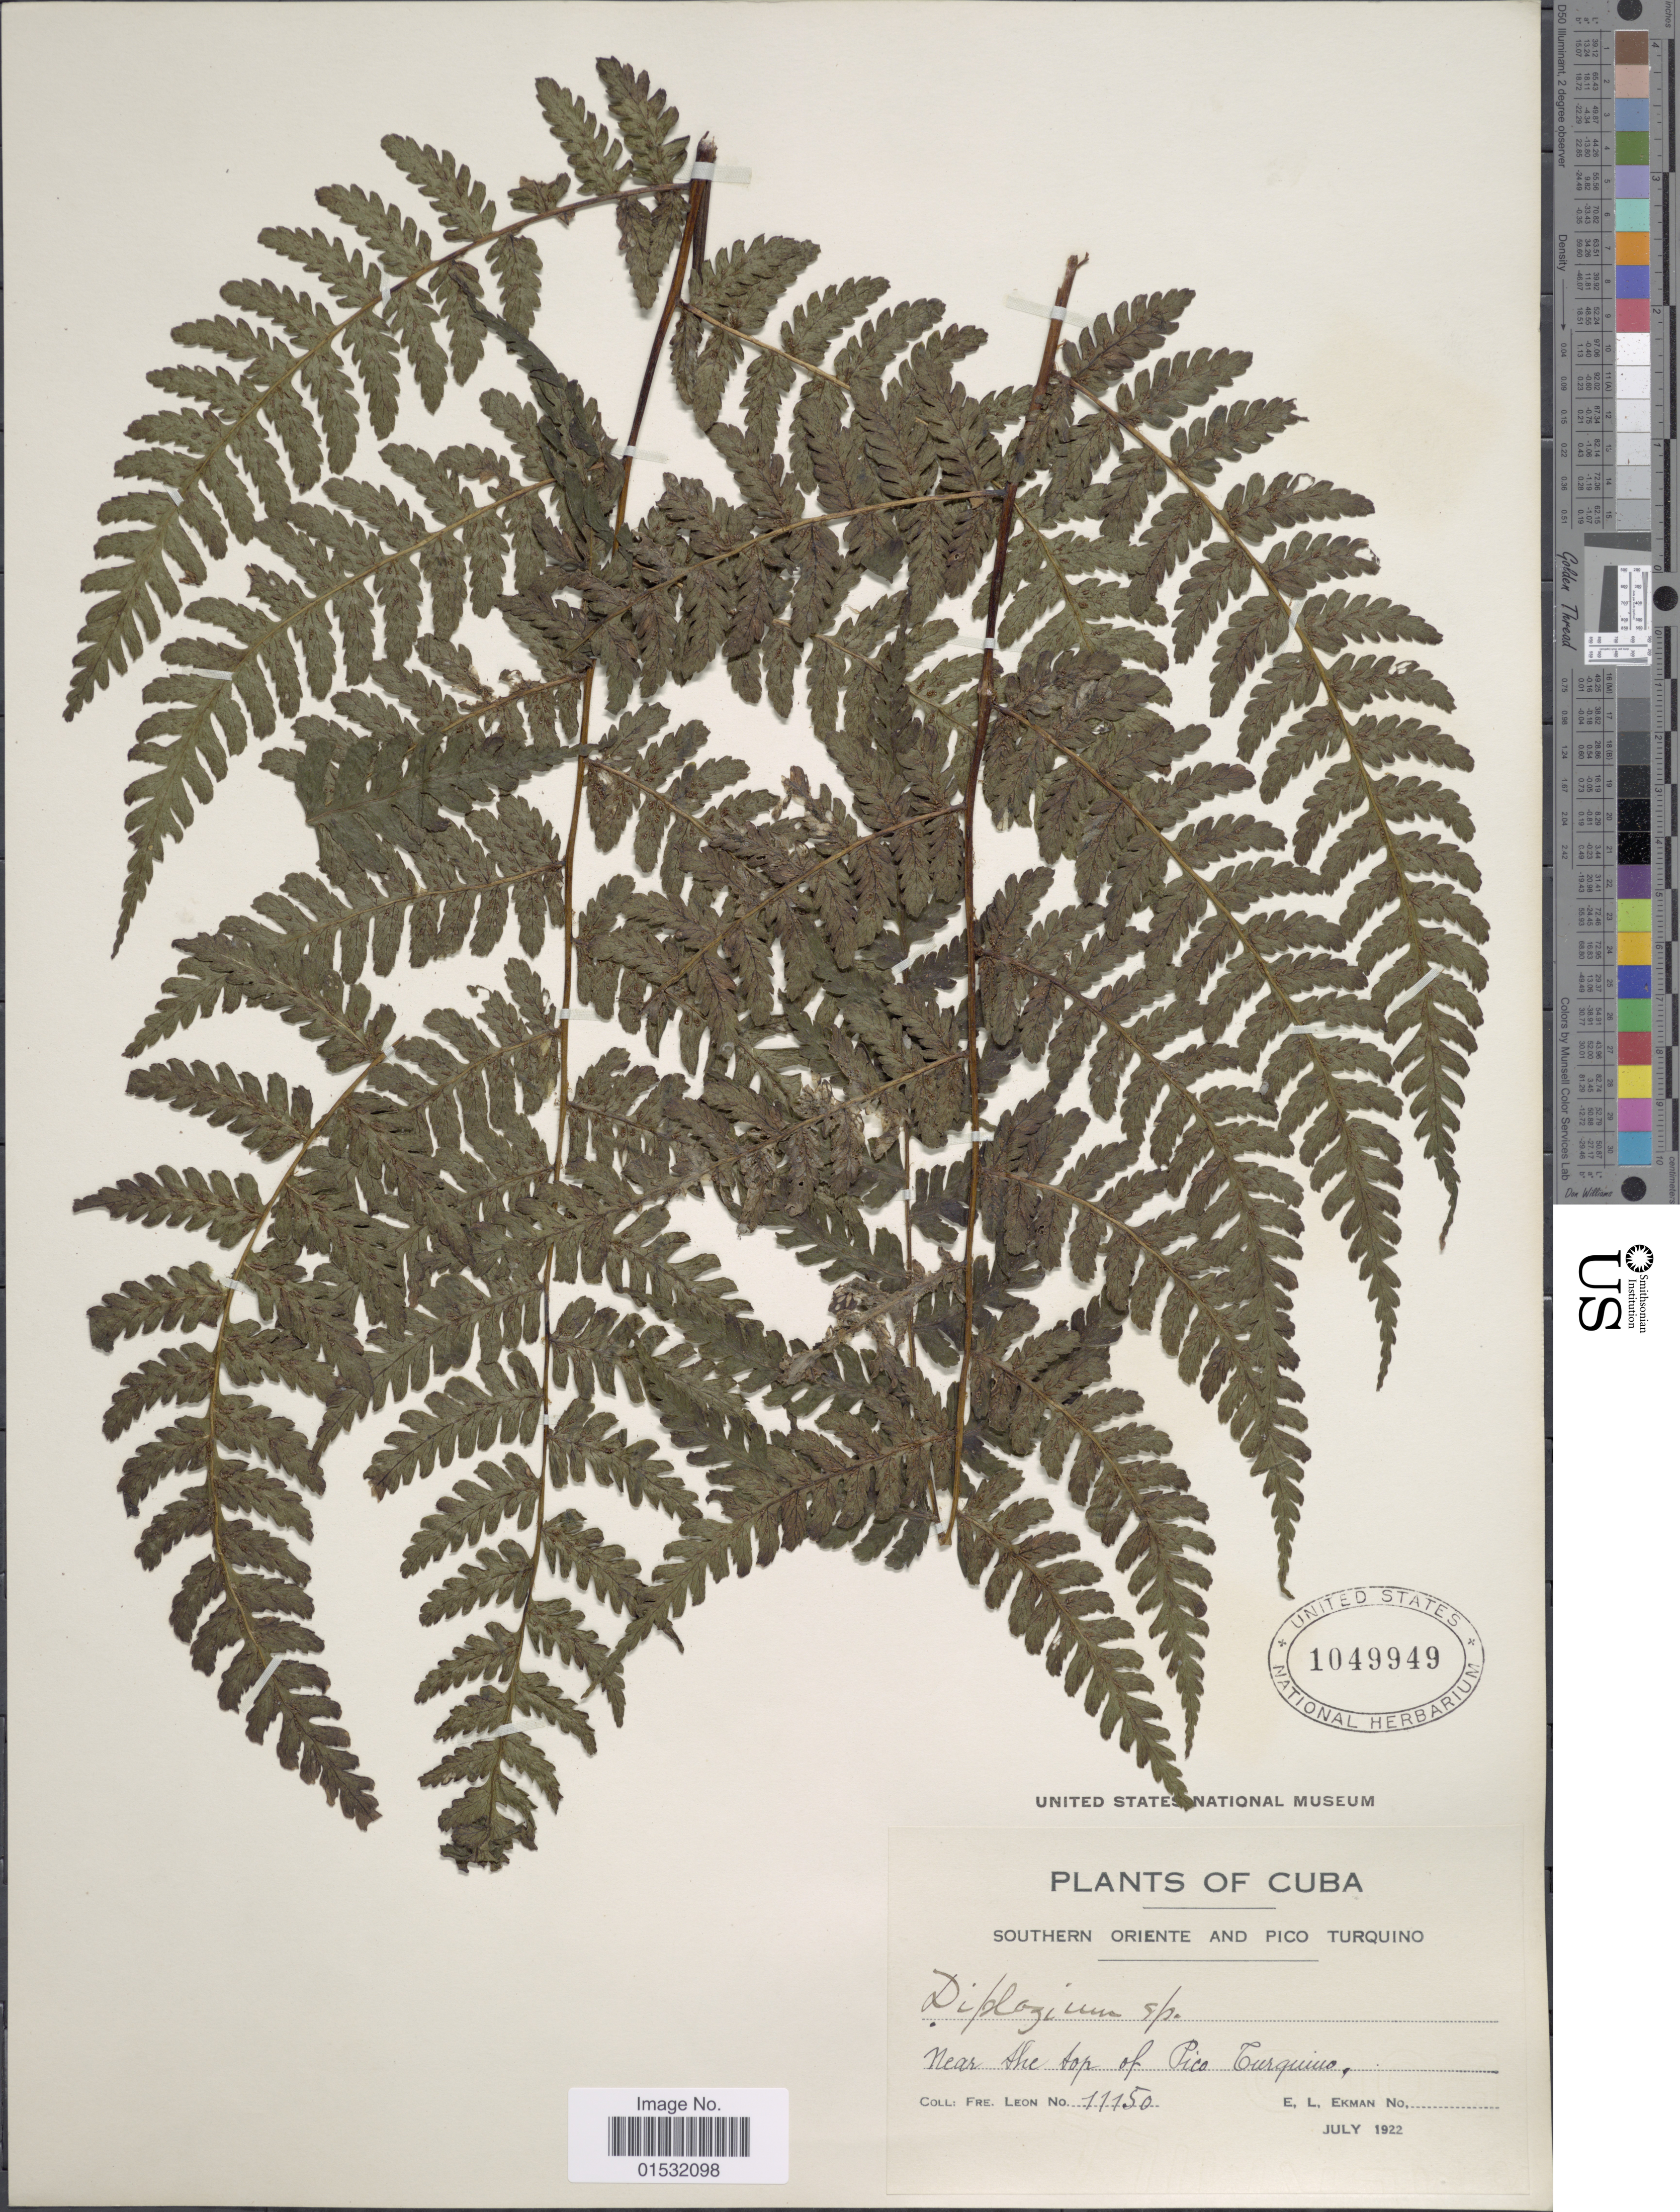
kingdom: Plantae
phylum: Tracheophyta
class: Polypodiopsida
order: Polypodiales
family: Athyriaceae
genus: Diplazium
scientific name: Diplazium altissimum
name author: (Jenman) C. Chr.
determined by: Sánchez, C.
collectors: Bro. León & E. L. Ekman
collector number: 11150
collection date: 1922-07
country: Cuba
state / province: Oriente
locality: Southern Oriente and Pico Turquino. near the top of Pico Turquino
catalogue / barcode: US 1049949